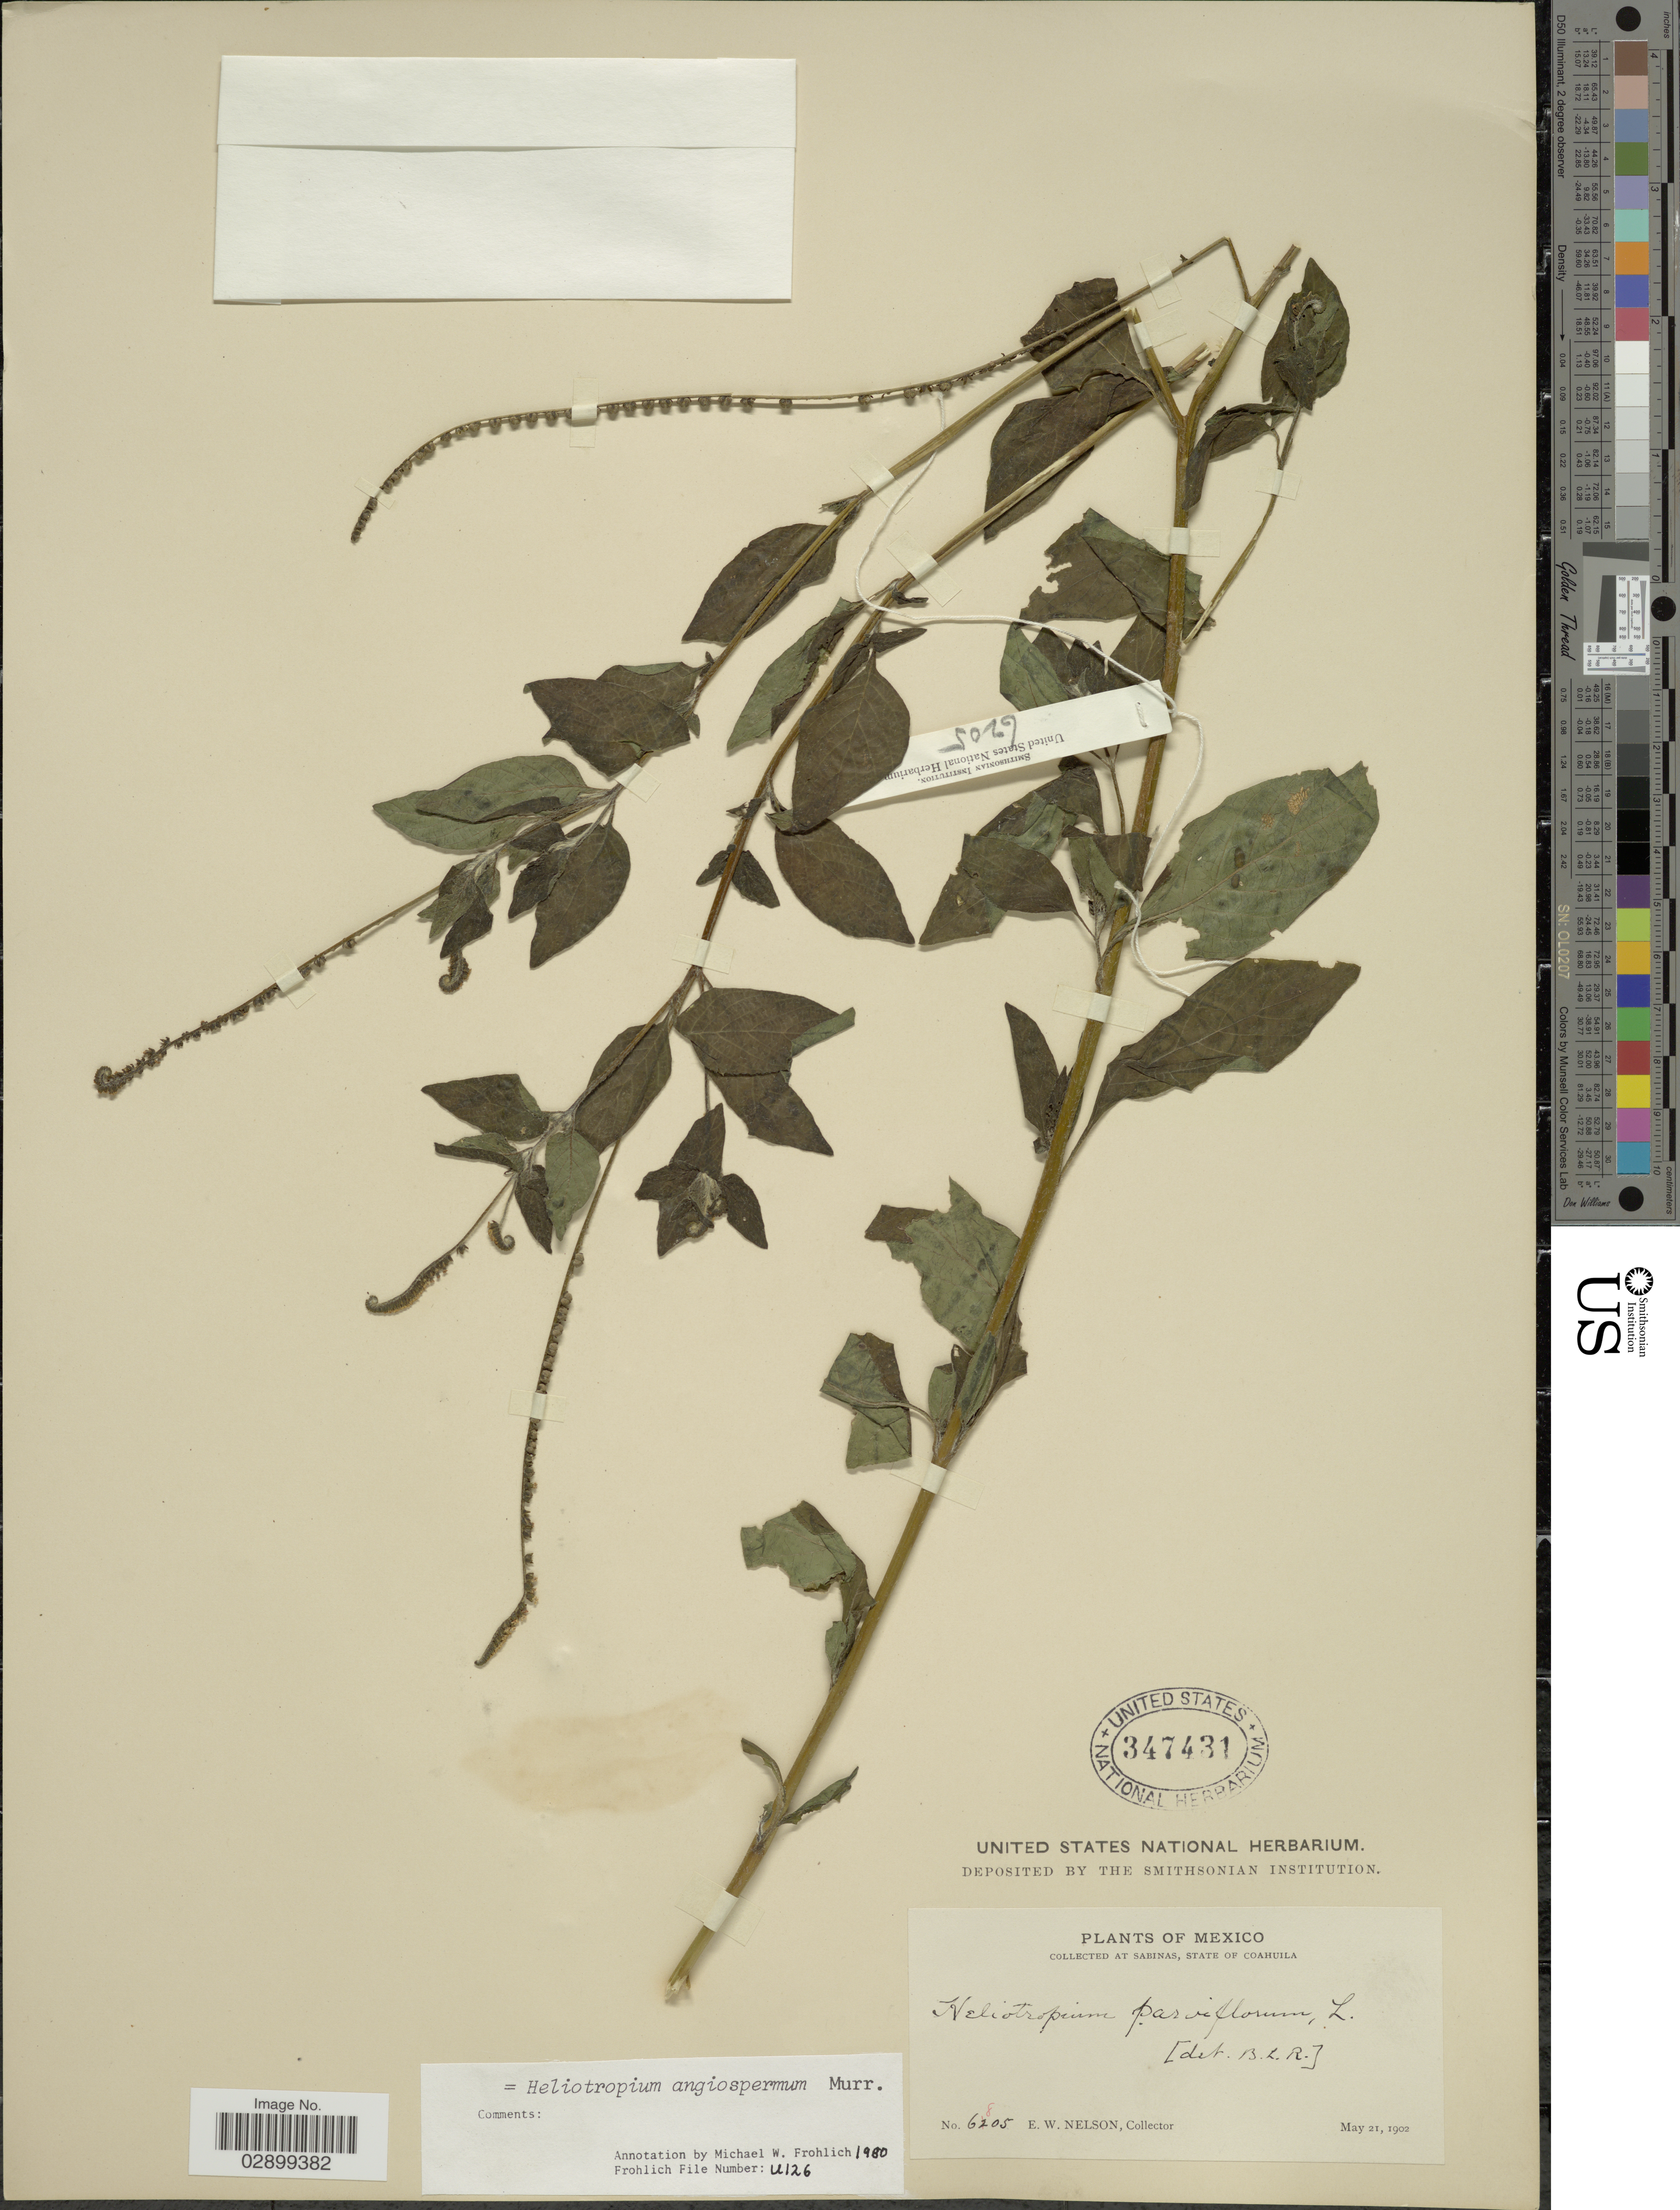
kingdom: Plantae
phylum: Tracheophyta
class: Magnoliopsida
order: Boraginales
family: Heliotropiaceae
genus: Heliotropium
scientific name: Heliotropium angiospermum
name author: Murray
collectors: E. W. Nelson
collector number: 6205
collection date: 1902-05-21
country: Mexico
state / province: Coahuila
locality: Sabinas, State of Coahuila.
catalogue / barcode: US 347431